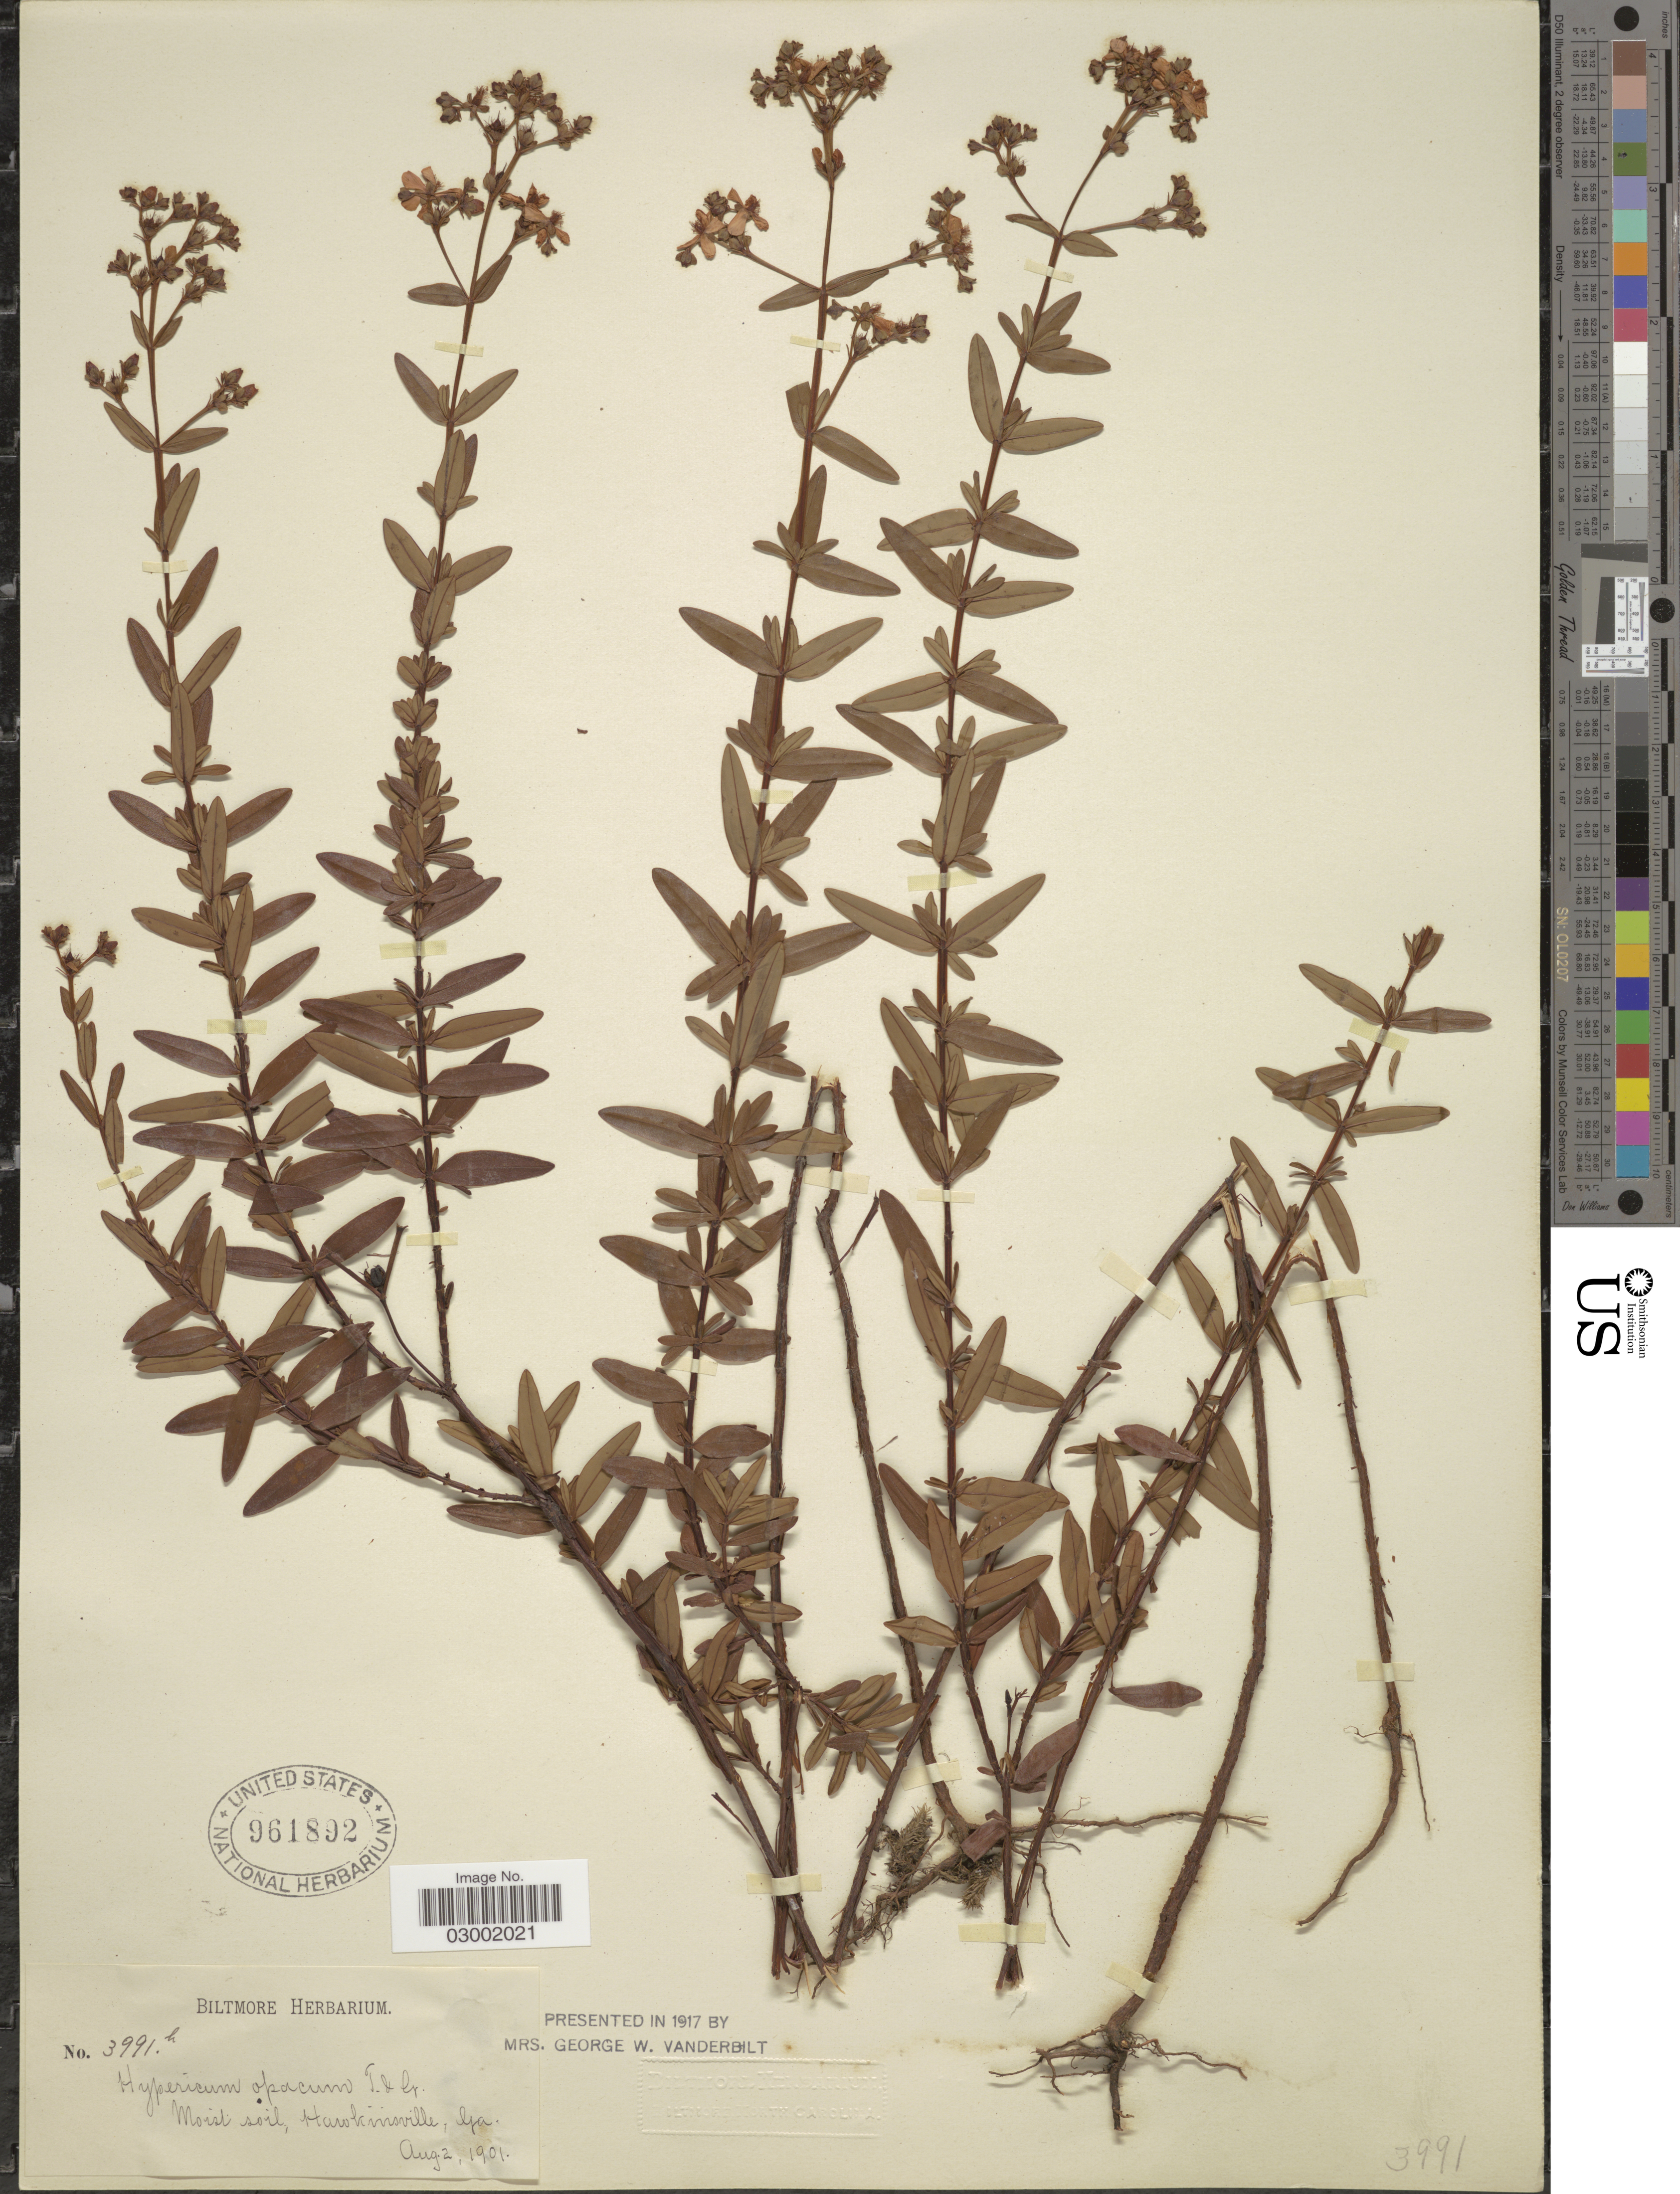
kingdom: Plantae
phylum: Tracheophyta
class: Magnoliopsida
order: Malpighiales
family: Hypericaceae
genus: Hypericum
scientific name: Hypericum opacum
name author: Torr. & A. Gray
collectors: ex herb. Biltmore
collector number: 3991h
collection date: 1901-08-02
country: United States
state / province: Georgia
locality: Hawkinsville.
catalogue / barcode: US 961892